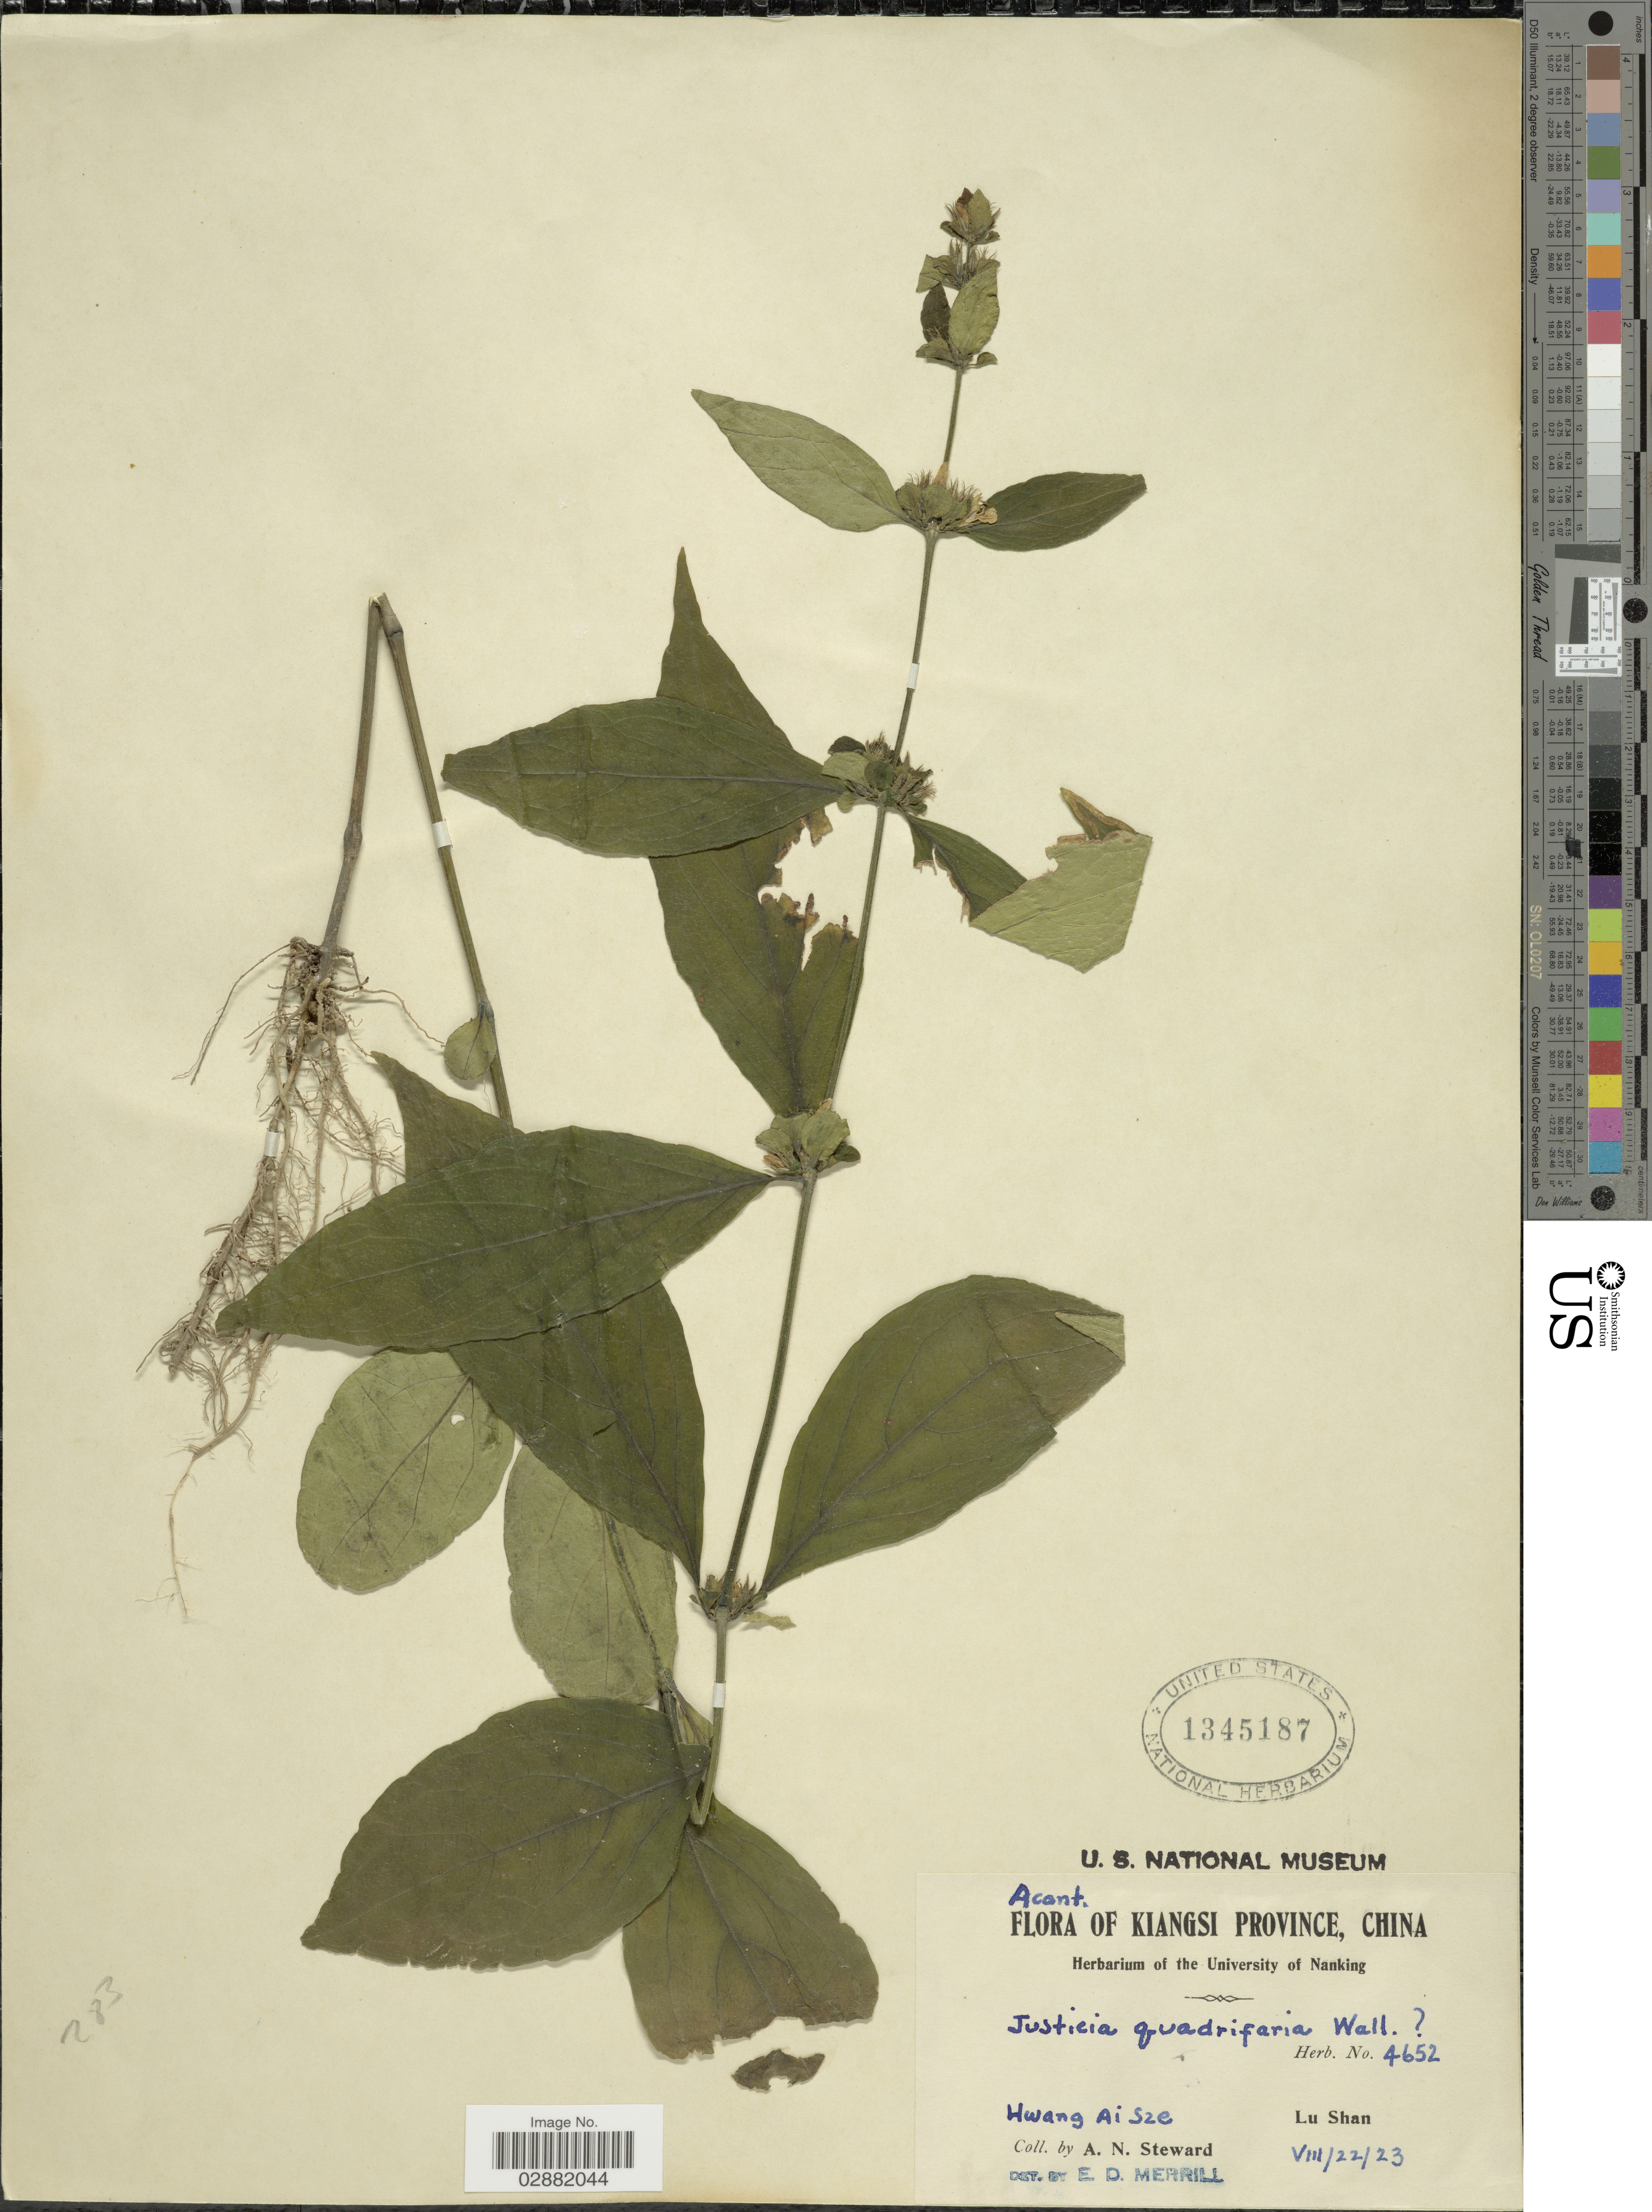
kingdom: Plantae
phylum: Tracheophyta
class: Magnoliopsida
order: Lamiales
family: Acanthaceae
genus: Justicia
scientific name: Justicia quadrifaria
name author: (Nees) T. Anderson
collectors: A. N. Steward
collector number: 4652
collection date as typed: Transcribed d/m/y: 22/8/23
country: China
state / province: Jiangxi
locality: Kiangsi Province, Hwang Ai Sze, Lu Shan.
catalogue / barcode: US 1345187